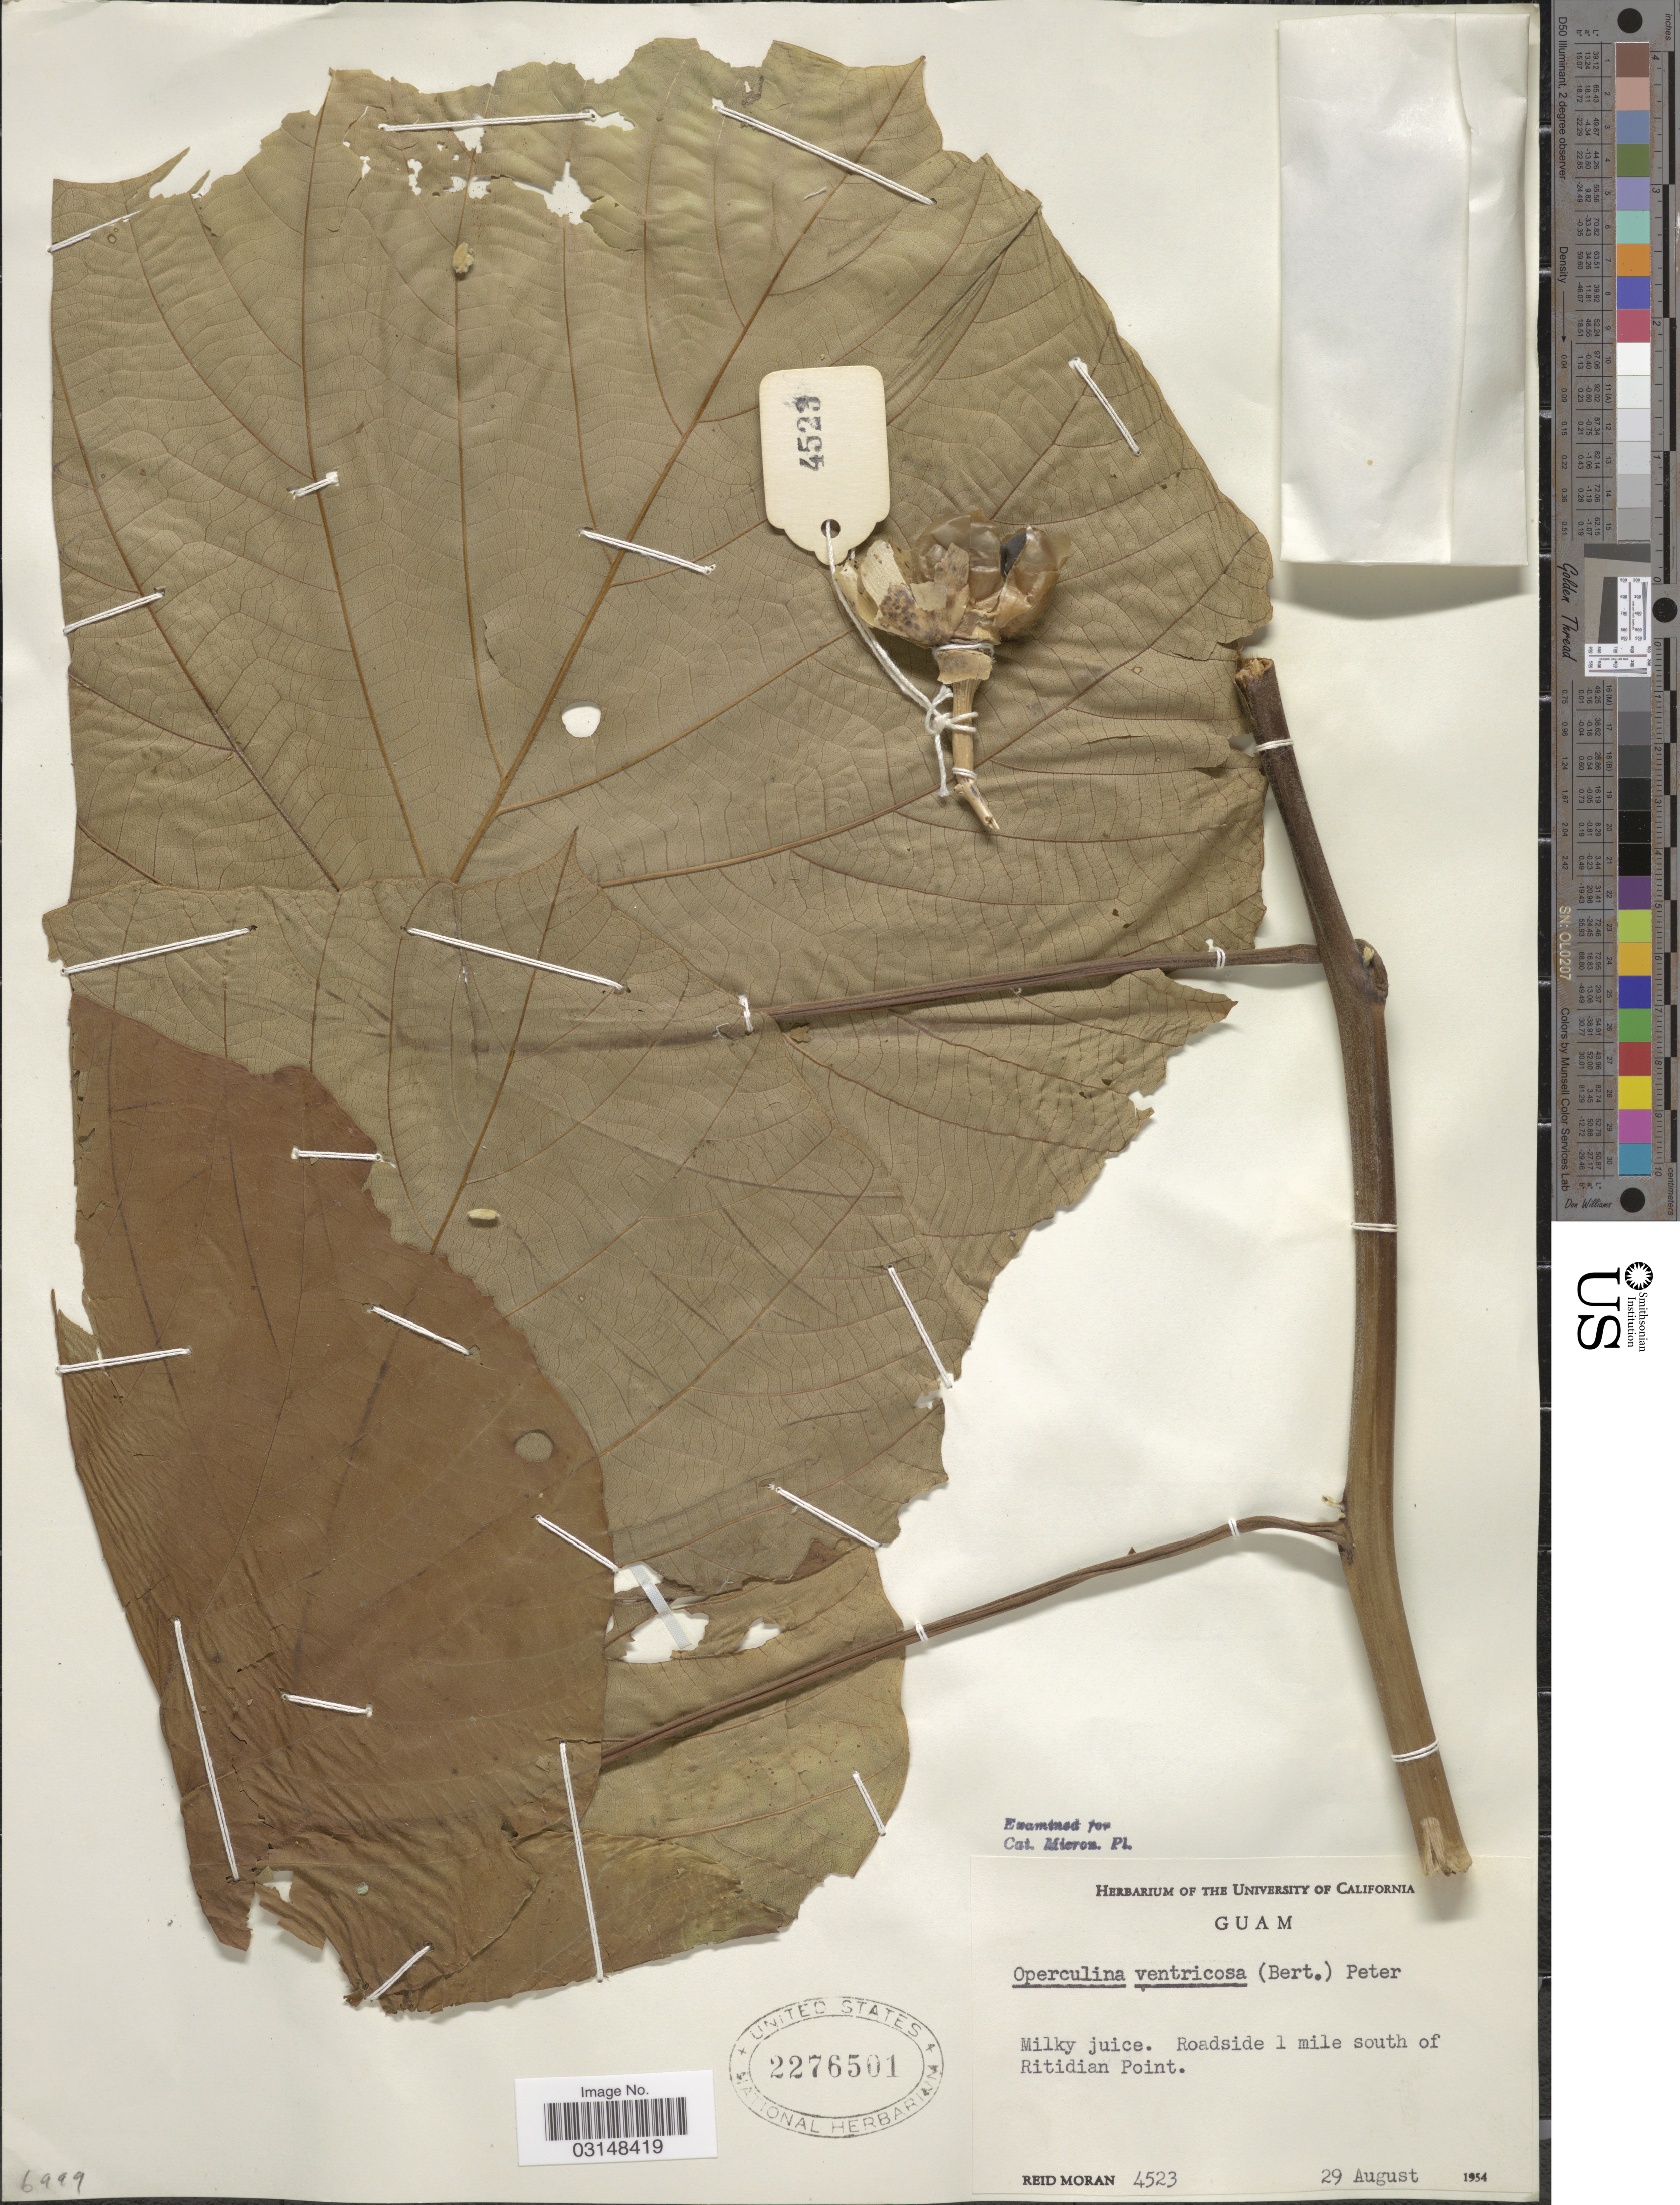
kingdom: Plantae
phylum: Tracheophyta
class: Magnoliopsida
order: Solanales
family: Convolvulaceae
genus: Operculina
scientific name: Operculina ventricosa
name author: (Aubl.) Barb. Rodr.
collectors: R. V. Moran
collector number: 4523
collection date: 1954-08-29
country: Guam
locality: Milky juice. Roadside 1 mile south of Ritidian Point.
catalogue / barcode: US 2276501